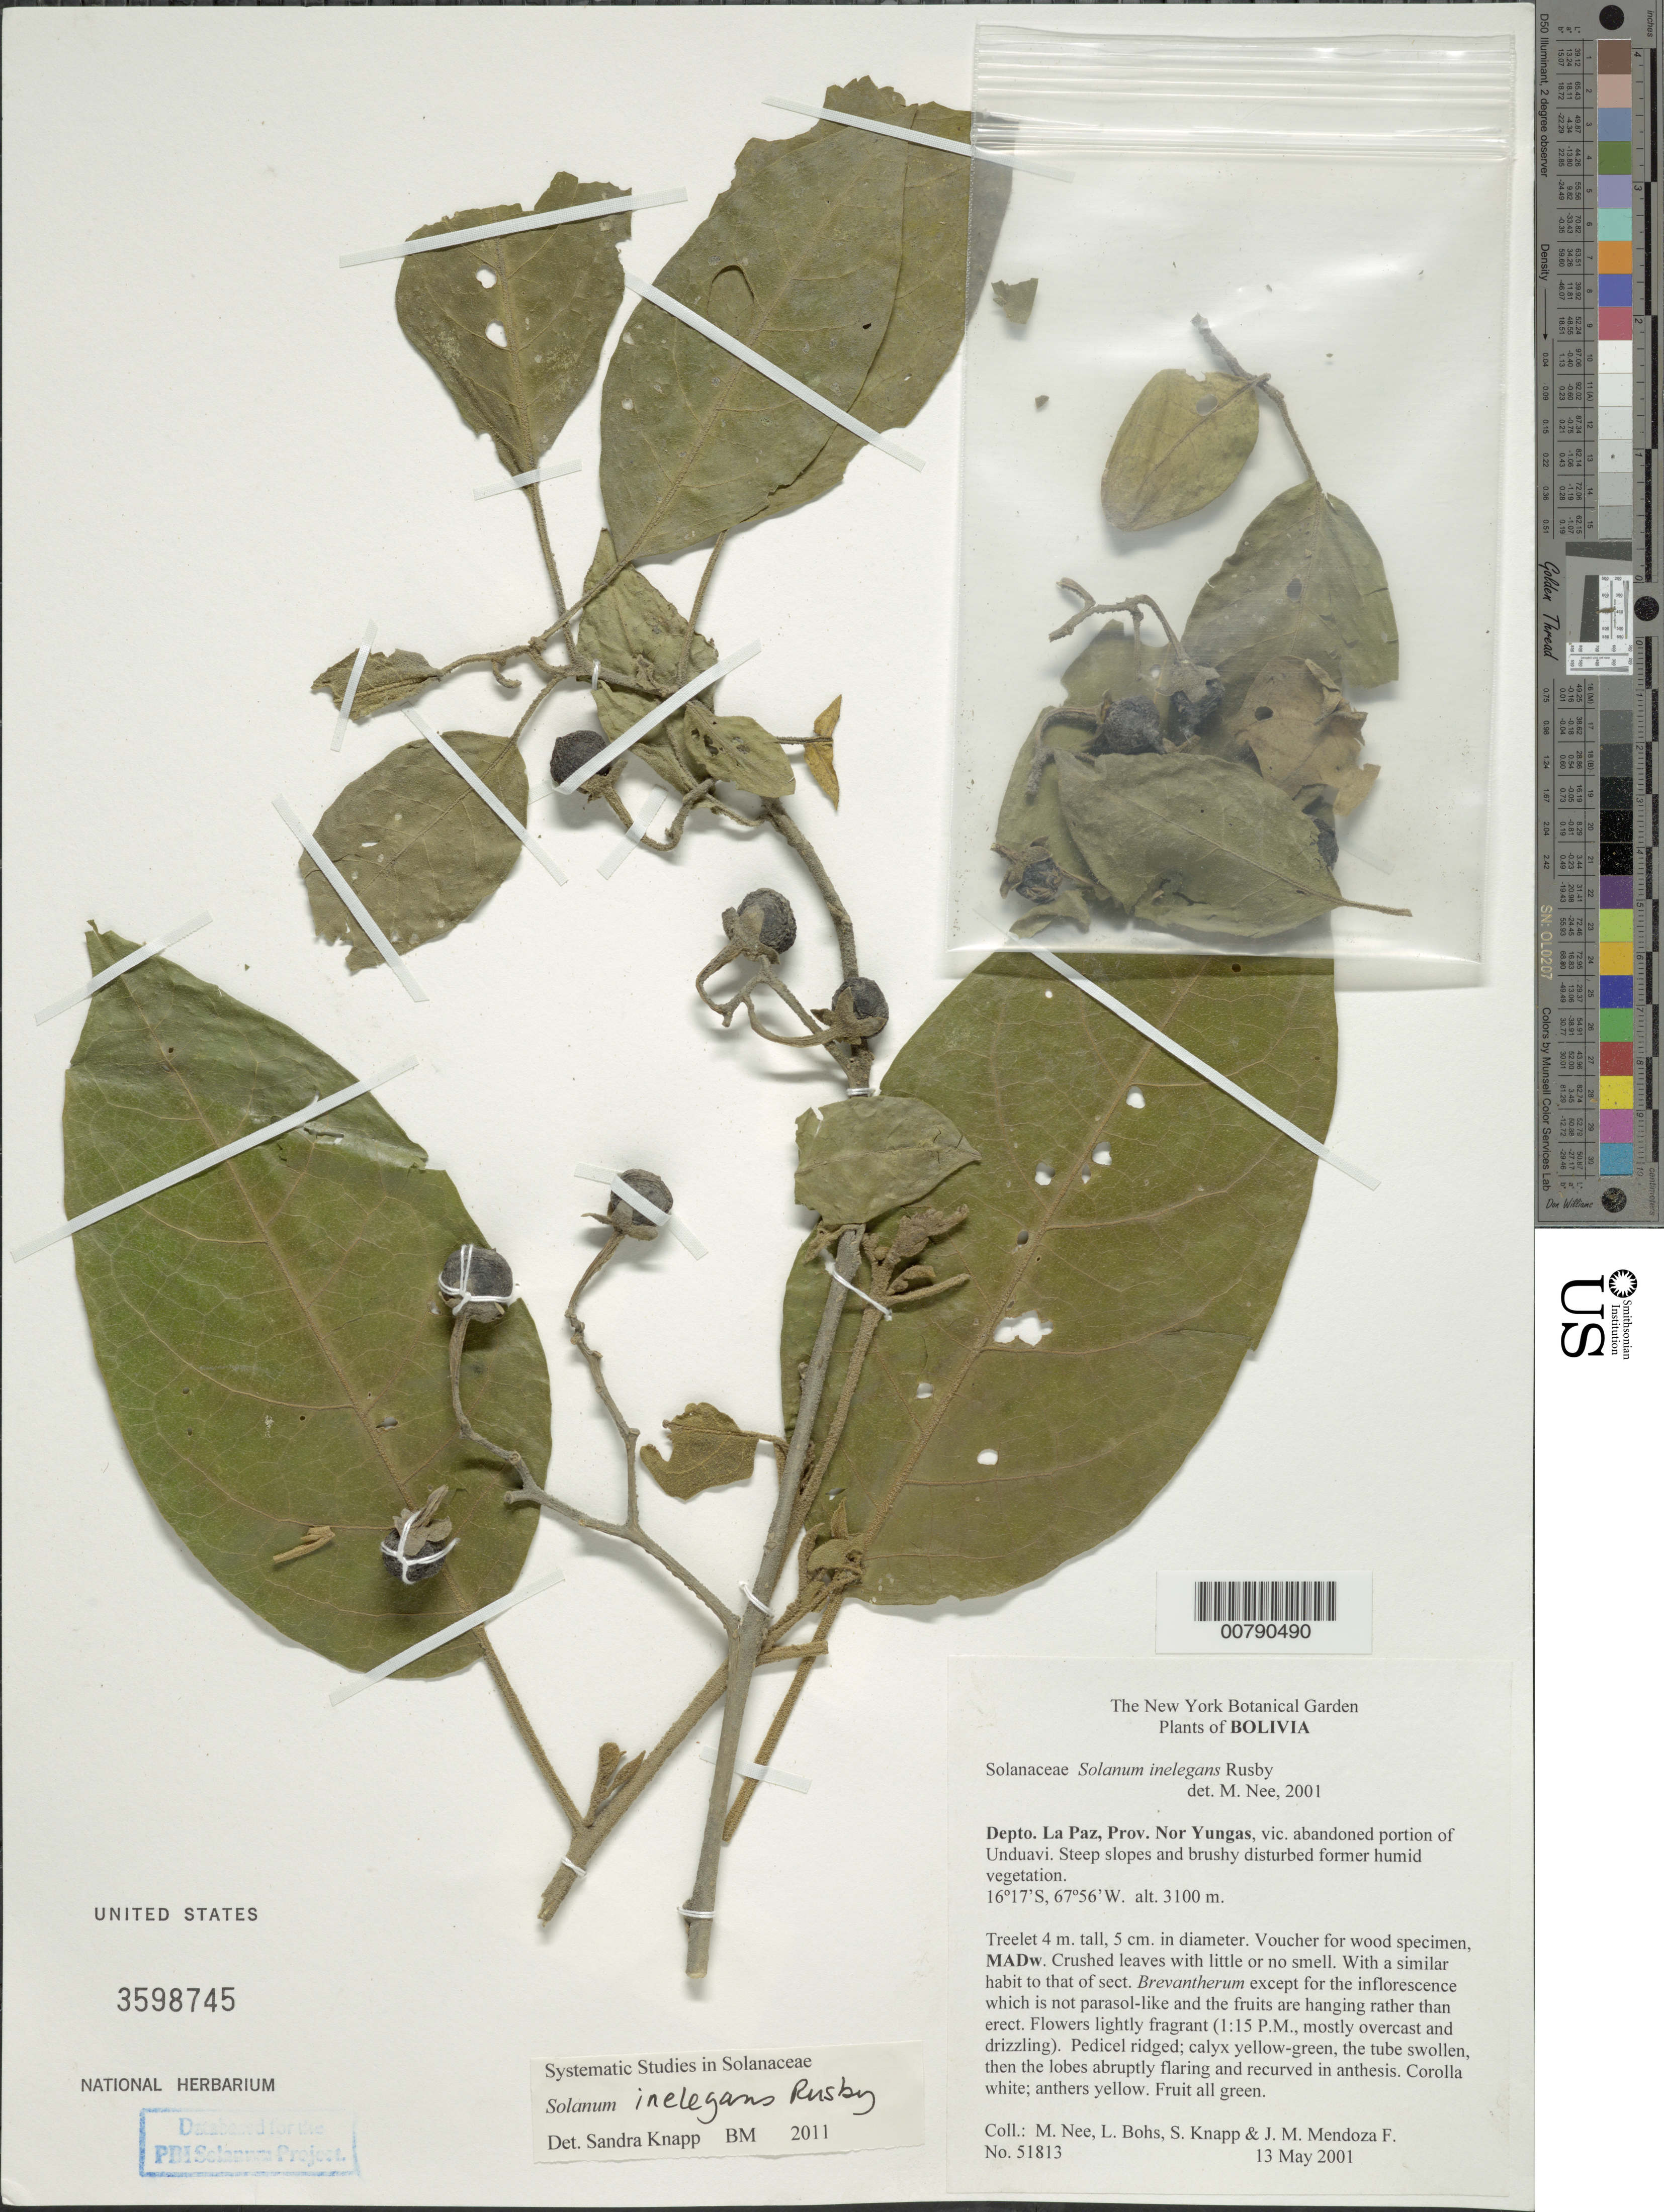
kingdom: Plantae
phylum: Tracheophyta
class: Magnoliopsida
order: Solanales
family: Solanaceae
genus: Solanum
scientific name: Solanum inelegans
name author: Rusby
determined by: Nee, Michael H.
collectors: M. Nee, L. A. Bohs, S. Knapp & J. M. Mendoza F.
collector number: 51813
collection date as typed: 13 May 2001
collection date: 2001-05-13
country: Bolivia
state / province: La Paz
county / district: Nor Yungas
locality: Vic. abandoned portion of Unduavi.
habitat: Steep slopes and brushy disturbed former humid vegetation.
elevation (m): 3100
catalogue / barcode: US 3598745